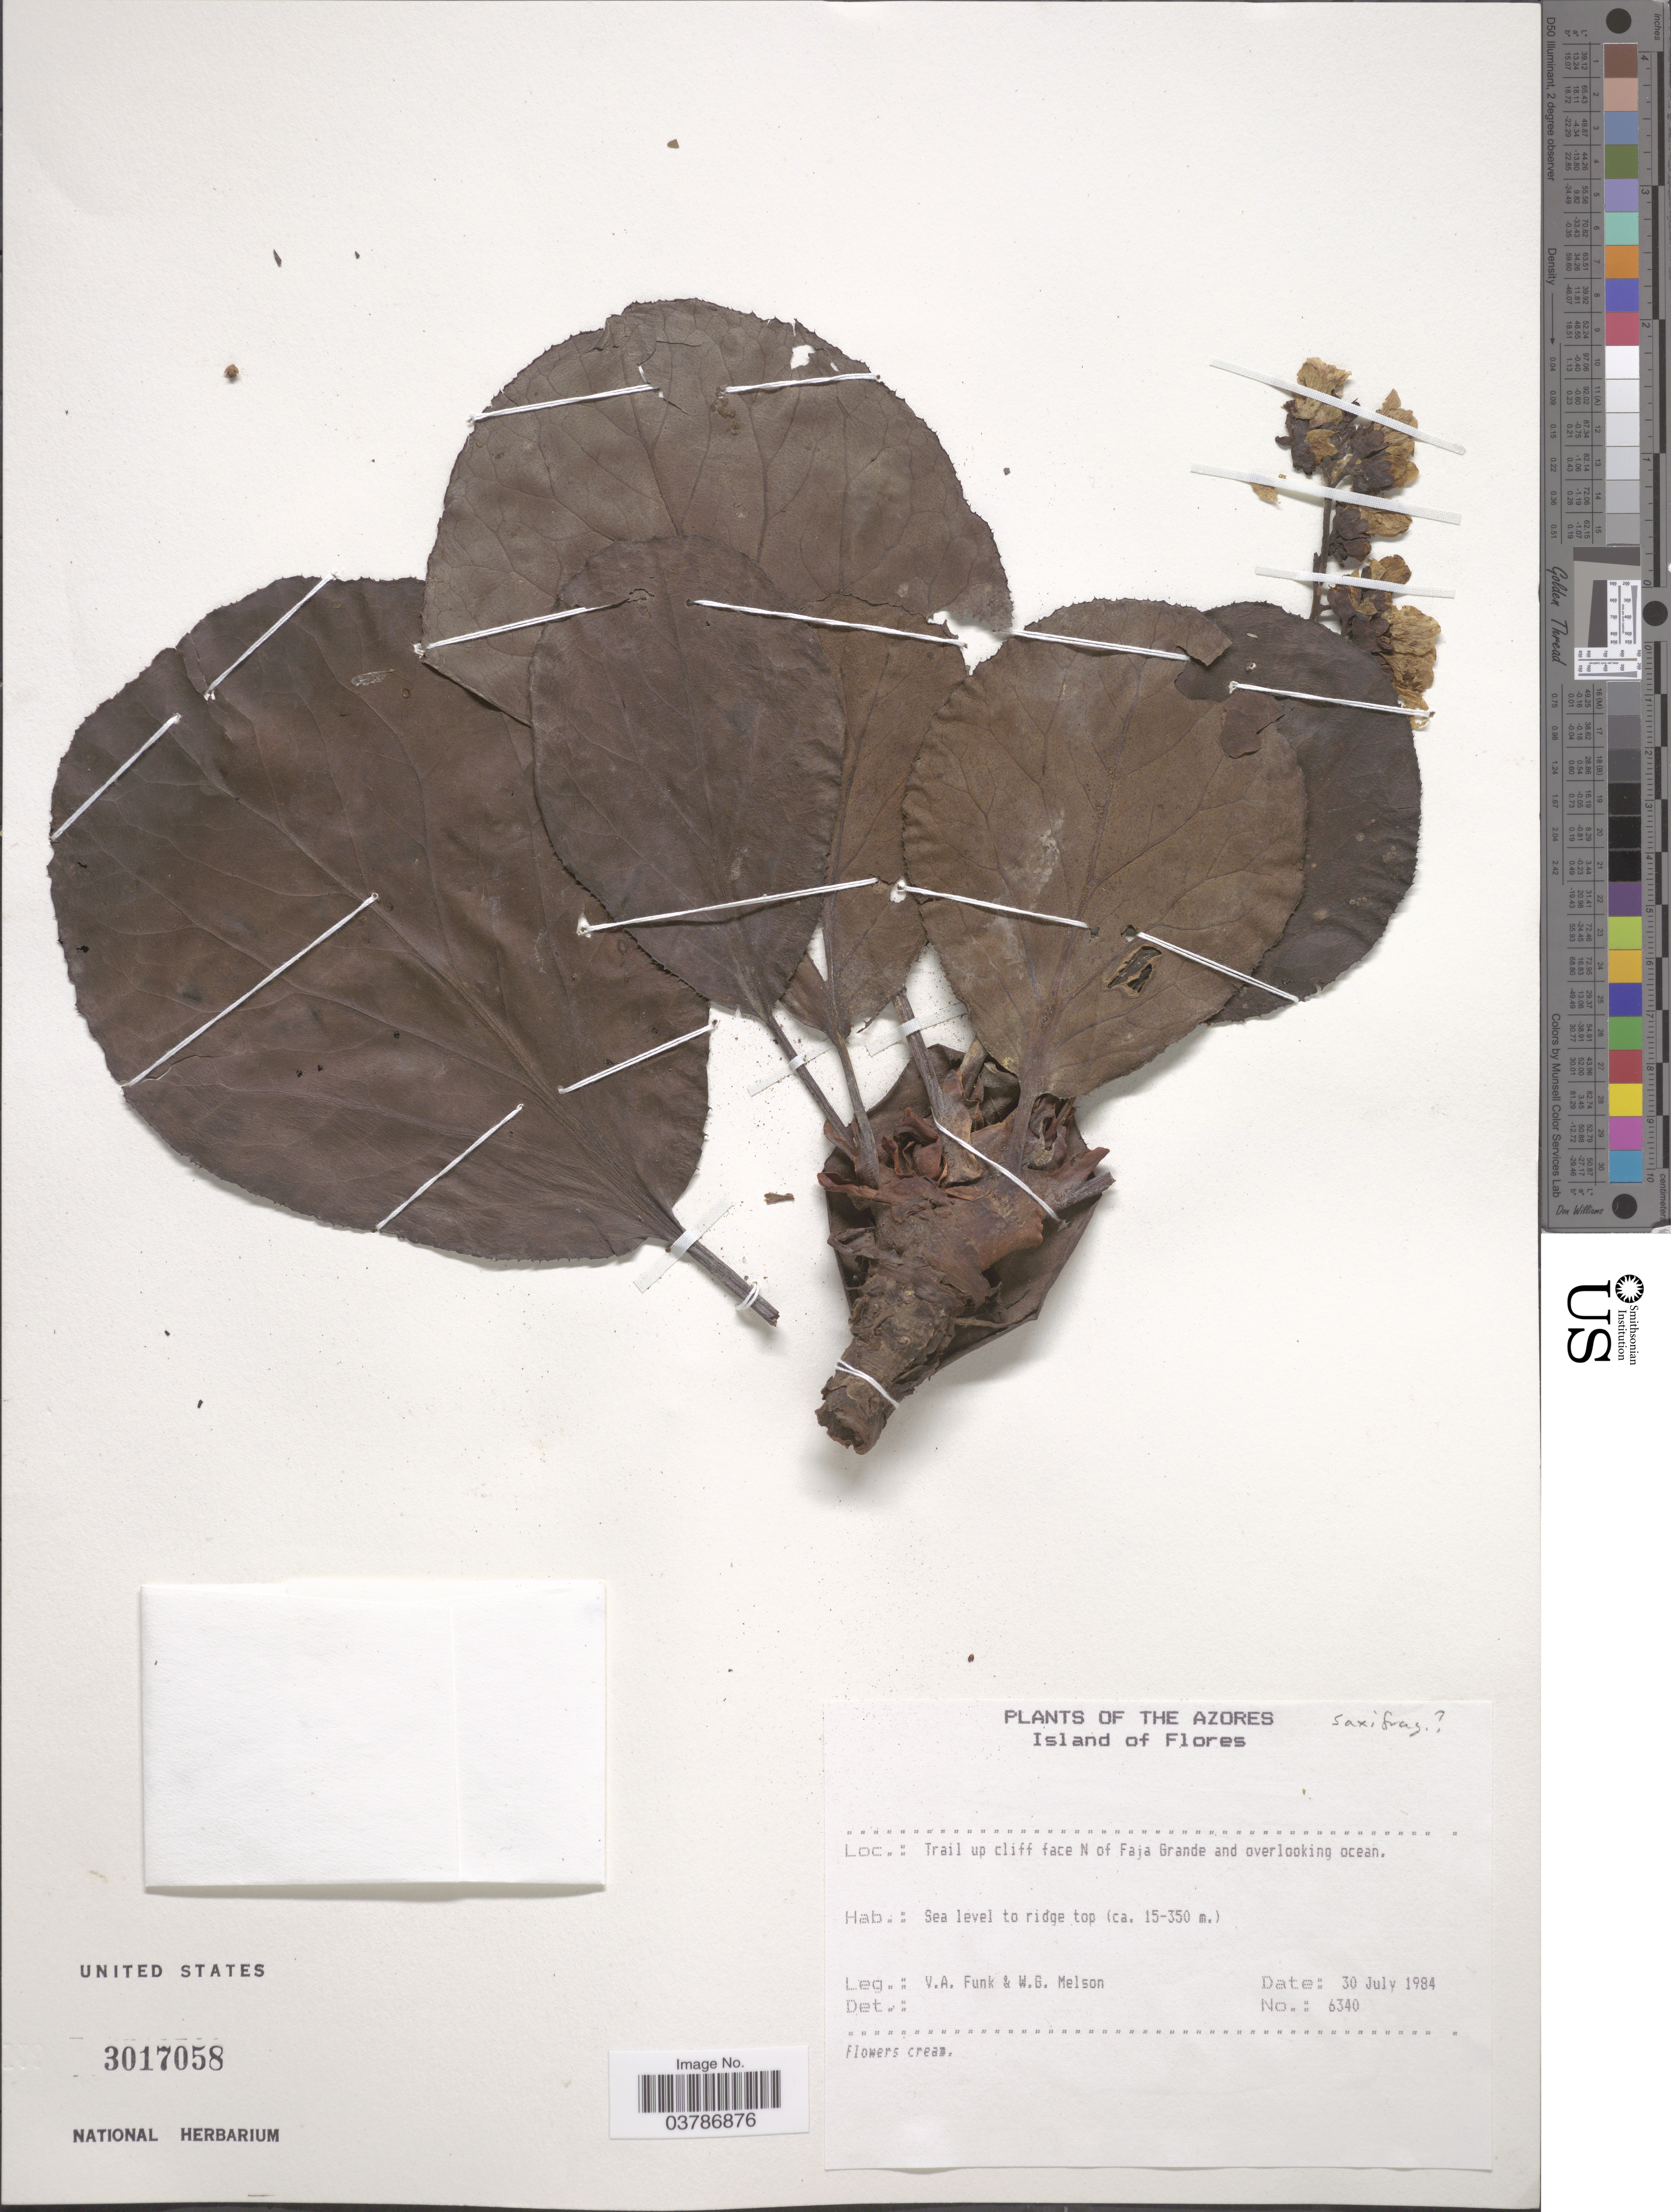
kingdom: Plantae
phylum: Tracheophyta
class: Magnoliopsida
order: Saxifragales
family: Saxifragaceae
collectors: V. Funk & W. Melson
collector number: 6340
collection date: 1984-07-30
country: Portugal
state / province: Azores (Aut. Reg.)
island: Flores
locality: Island of Flores. Trail up cliff face N of Faja Grande and overlooking ocean.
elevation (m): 15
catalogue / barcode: US 3017058